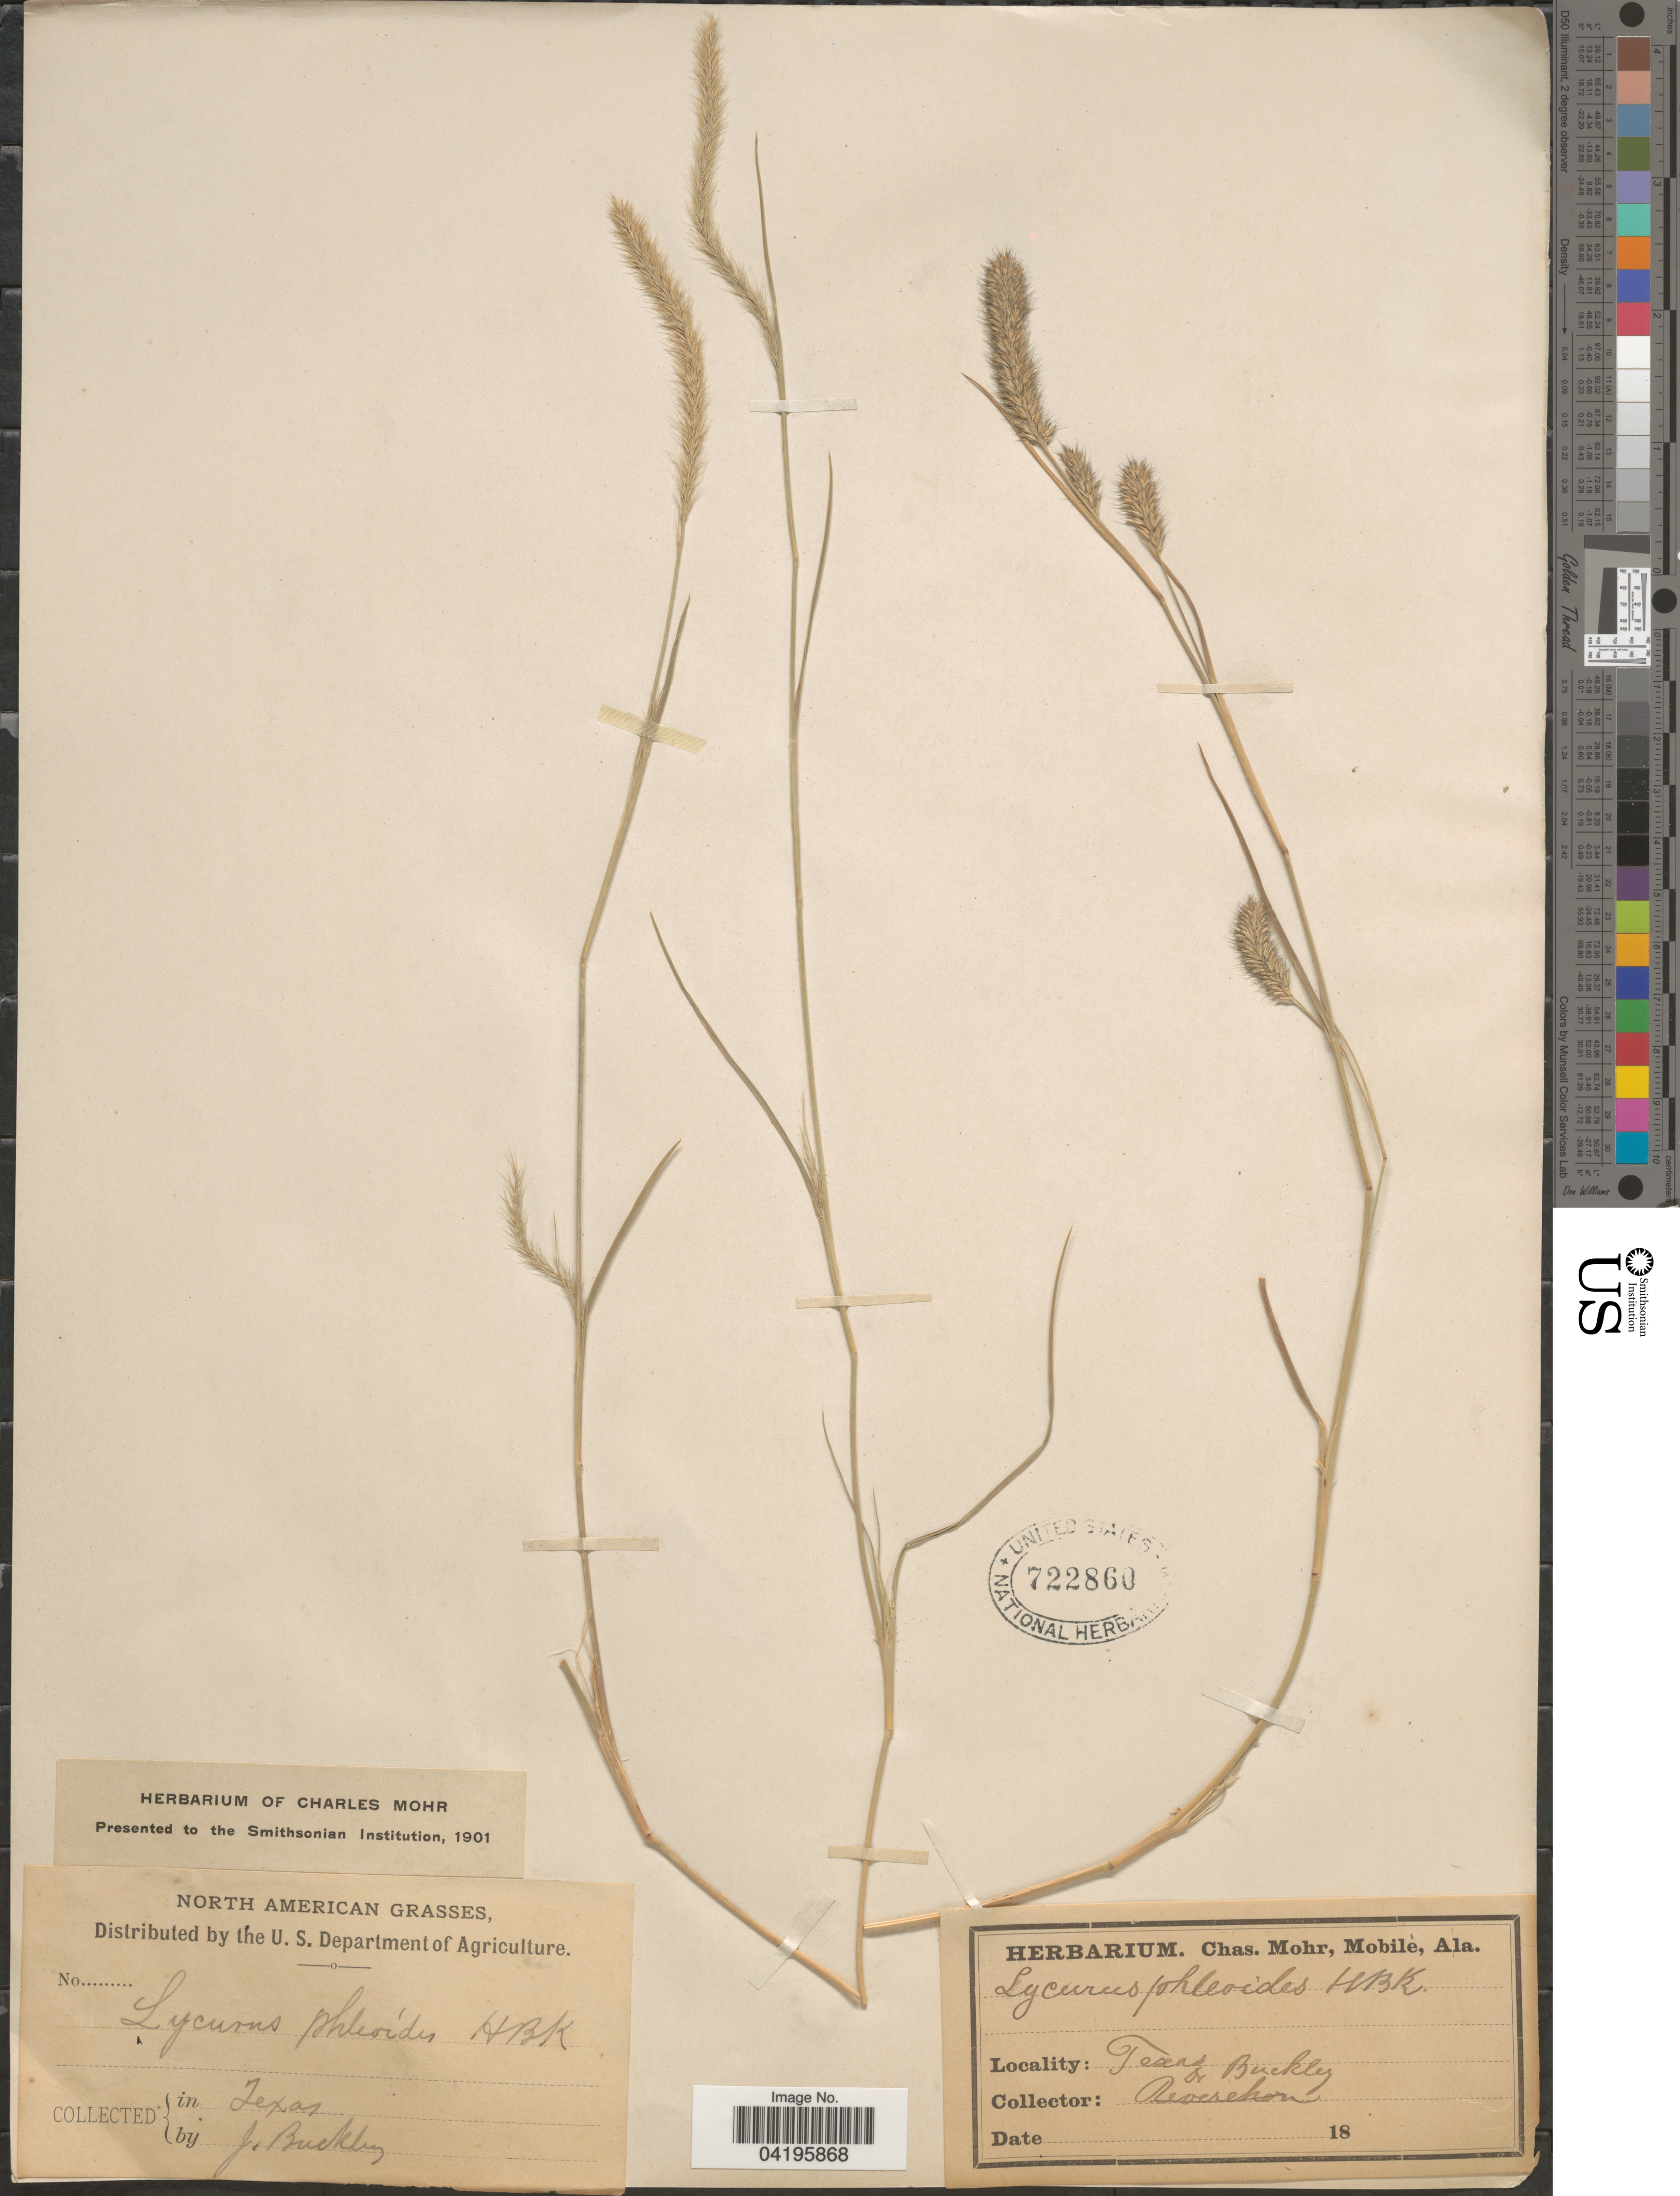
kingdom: Plantae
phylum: Tracheophyta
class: Liliopsida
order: Poales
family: Poaceae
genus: Muhlenbergia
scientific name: Muhlenbergia phleoides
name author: (Kunth) Columbus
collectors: J. T. Buckley & -. Reverchon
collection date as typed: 18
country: United States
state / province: Texas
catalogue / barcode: US 722860